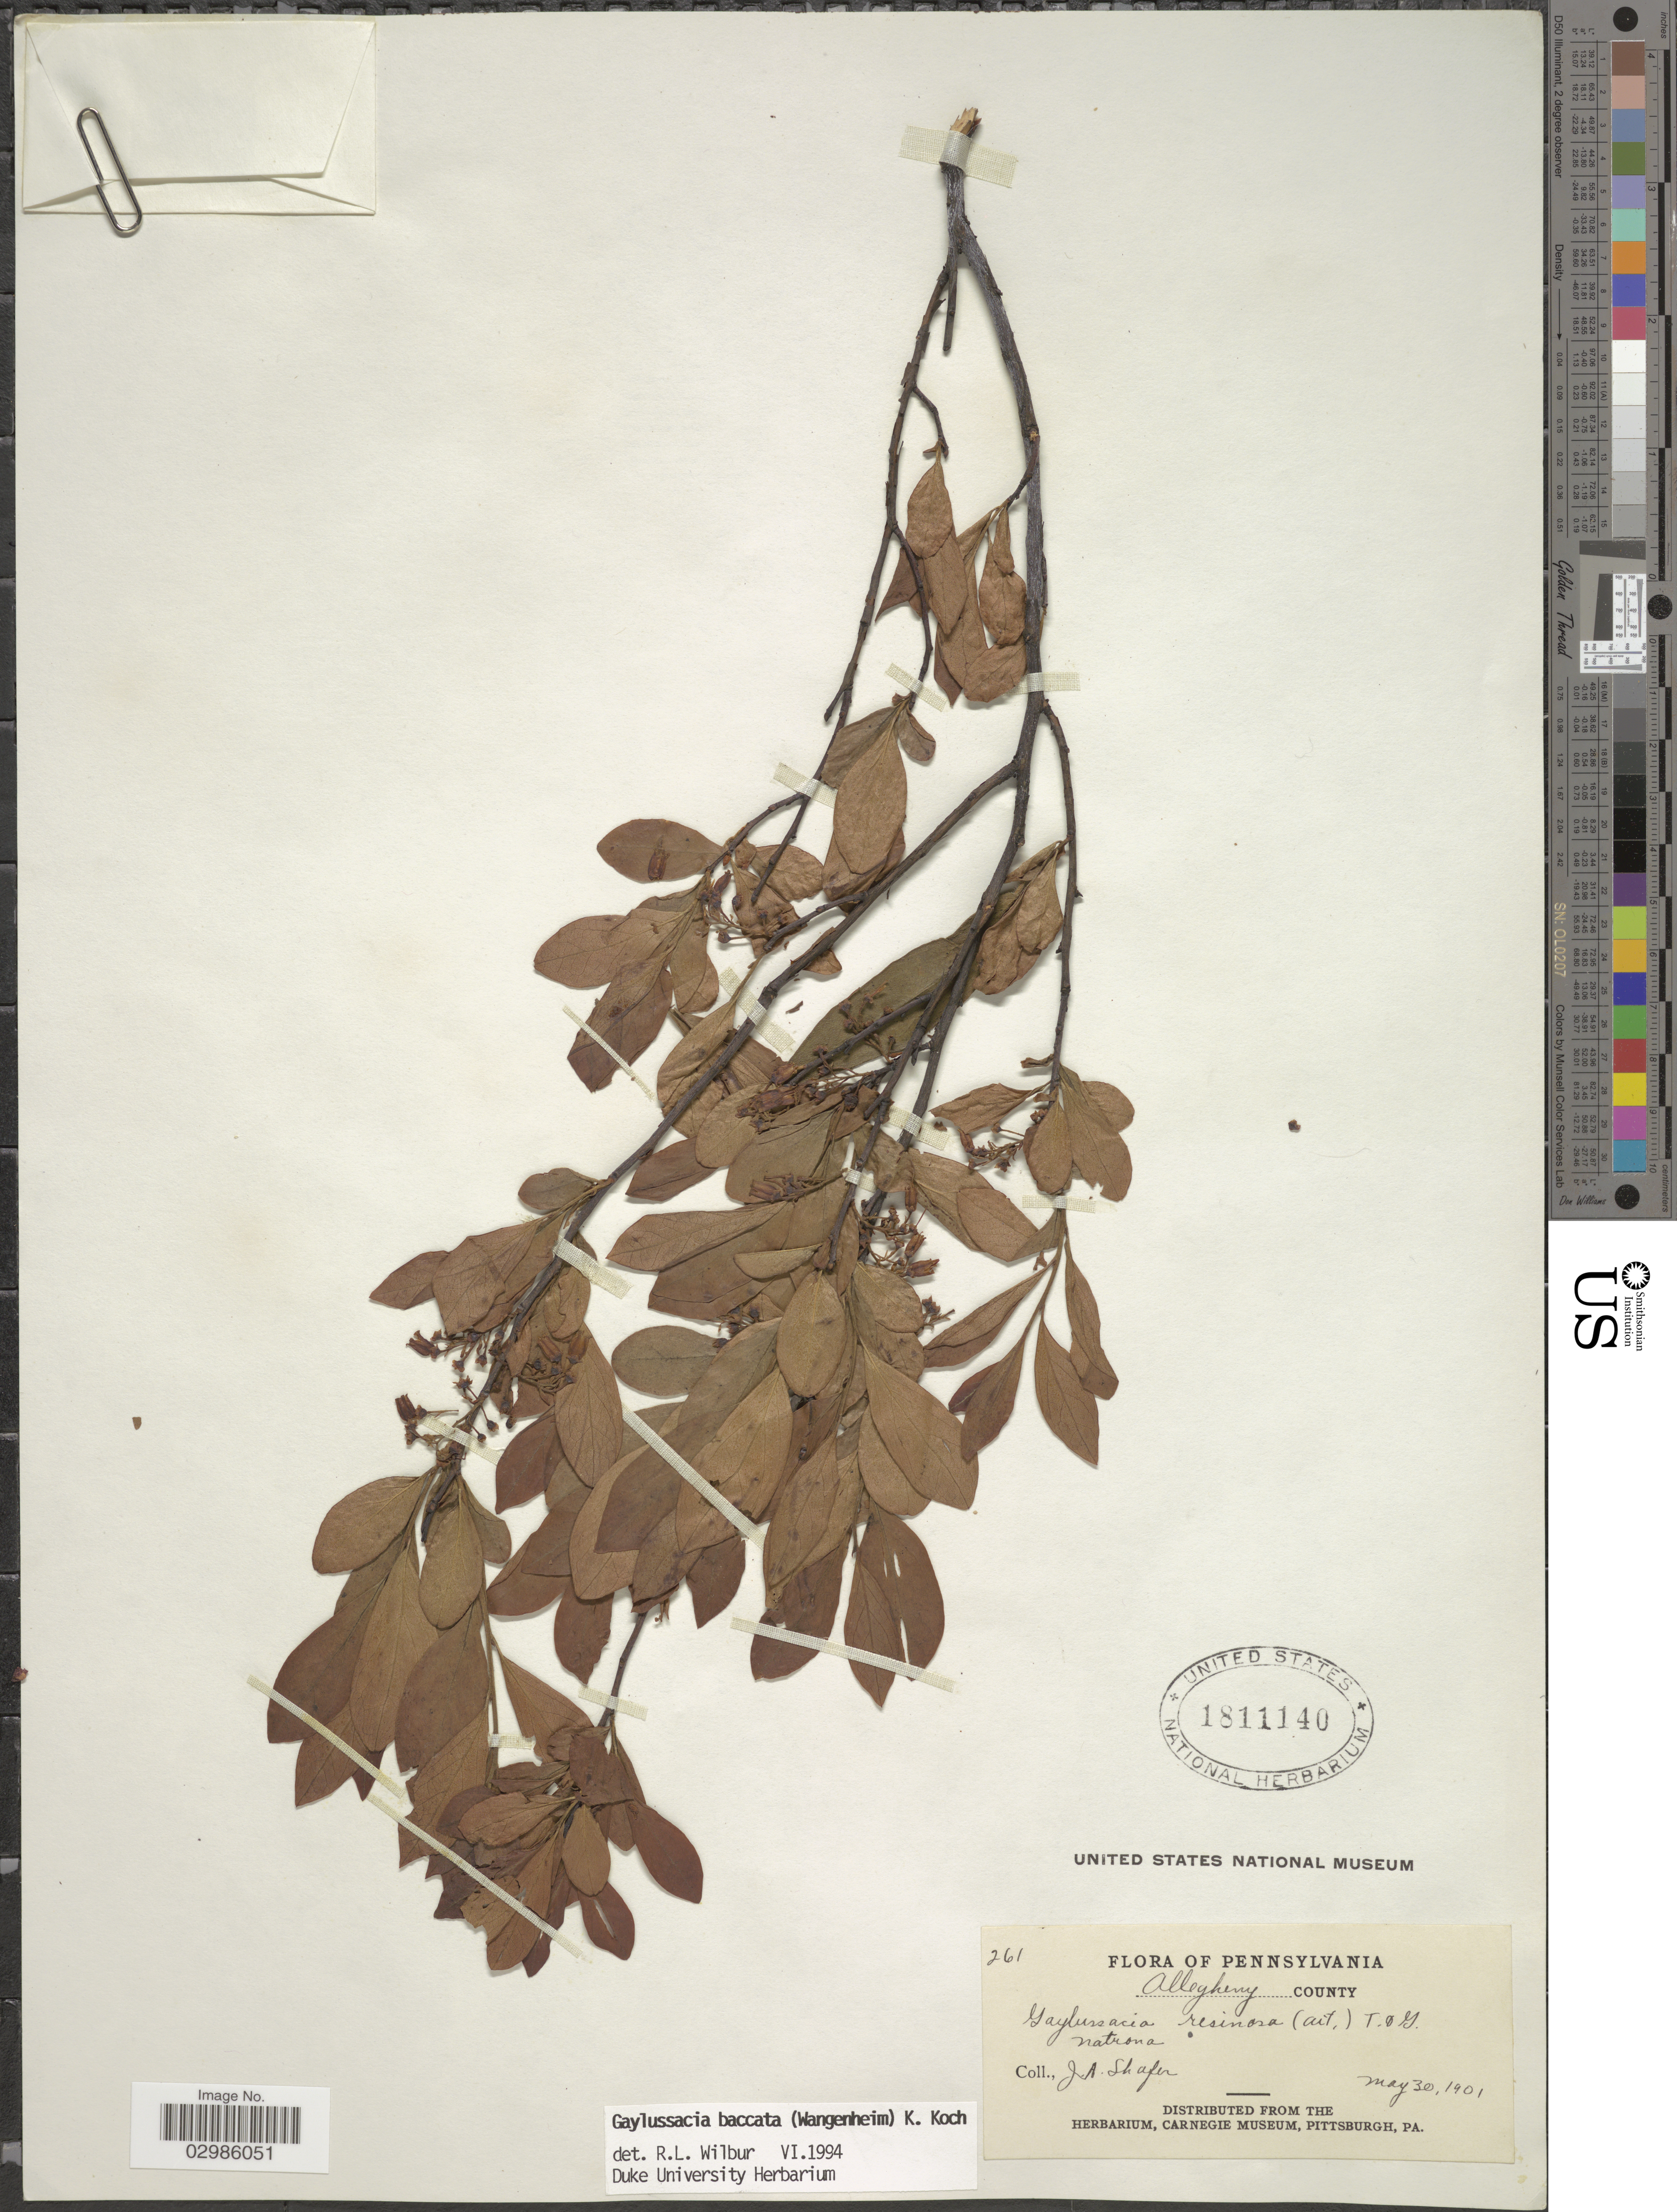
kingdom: Plantae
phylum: Tracheophyta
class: Magnoliopsida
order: Ericales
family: Ericaceae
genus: Gaylussacia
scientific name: Gaylussacia baccata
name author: (Wangenh.) K. Koch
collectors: J. A. Shafer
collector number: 261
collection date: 1901-05-30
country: United States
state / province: Pennsylvania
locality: Allegheny County.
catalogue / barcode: US 1811140